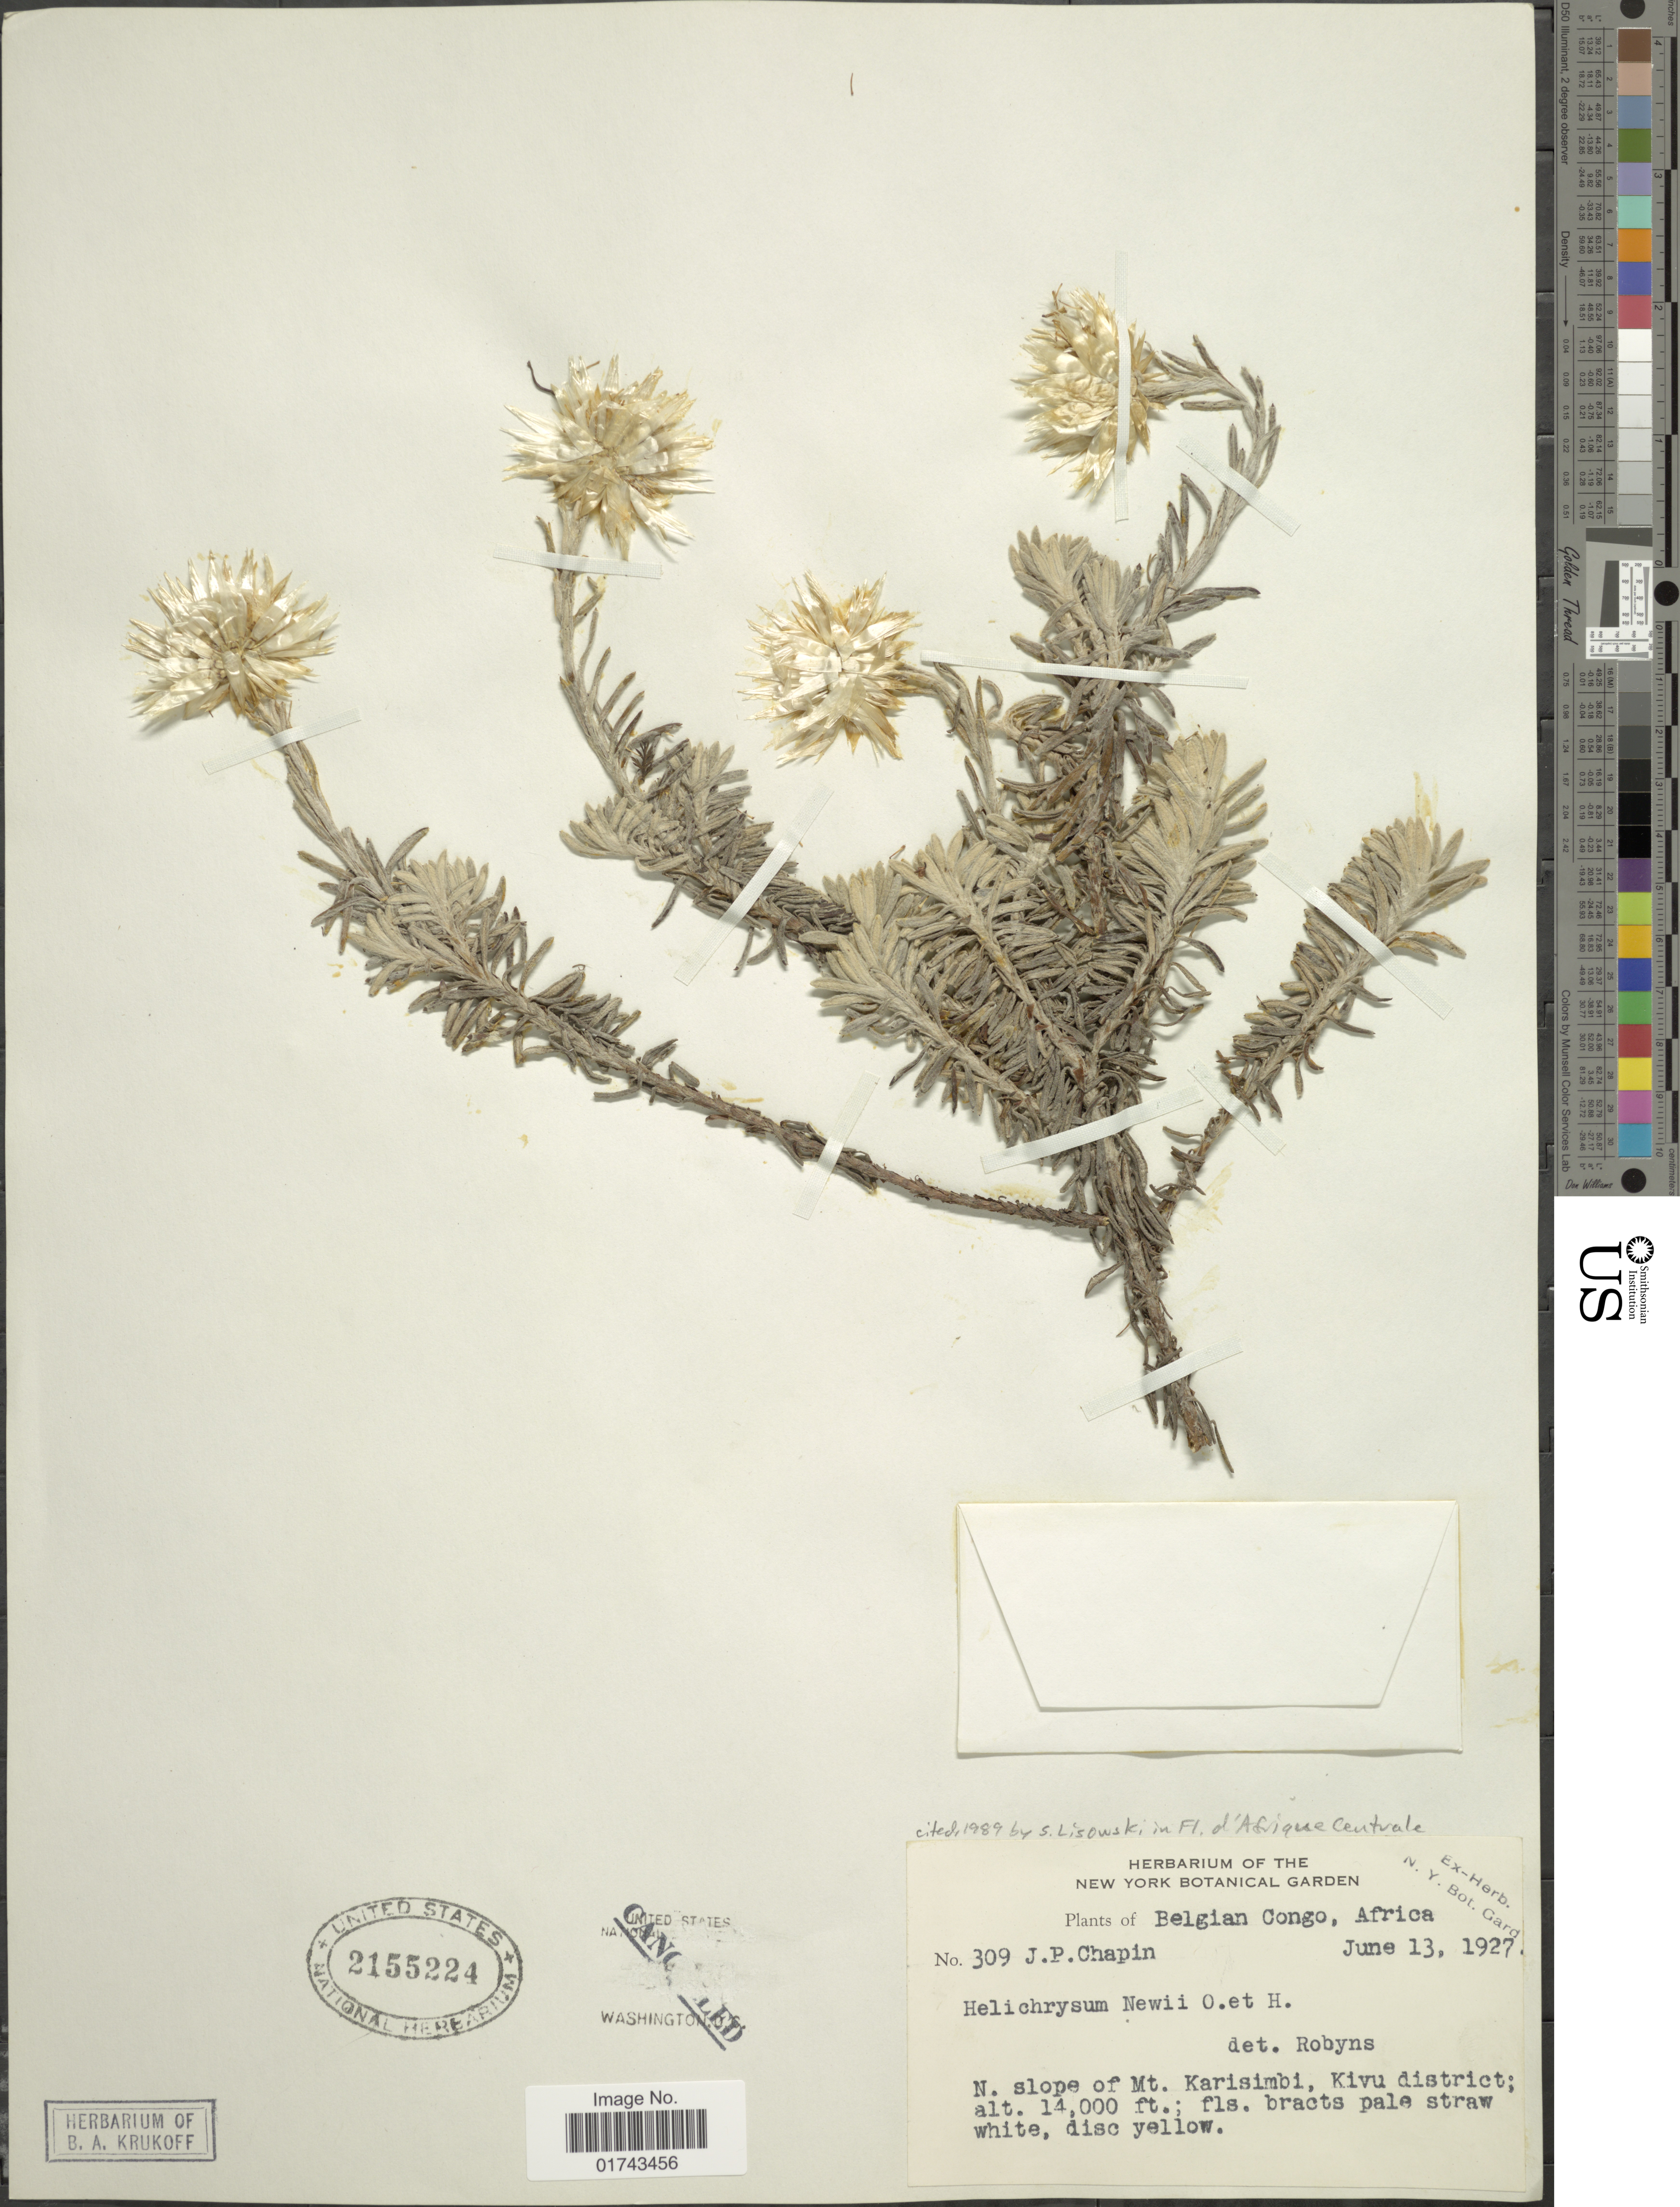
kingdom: Plantae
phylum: Tracheophyta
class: Magnoliopsida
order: Asterales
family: Asteraceae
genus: Helichrysum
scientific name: Helichrysum newii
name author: Oliv. & Hiern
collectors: J. Chapin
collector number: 309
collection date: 1927-06-13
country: Congo, Democratic Republic of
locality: Belgian Congo, Africa, N. slope of Mt. Karisimbi, Kivu district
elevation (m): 4267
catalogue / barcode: US 2155224